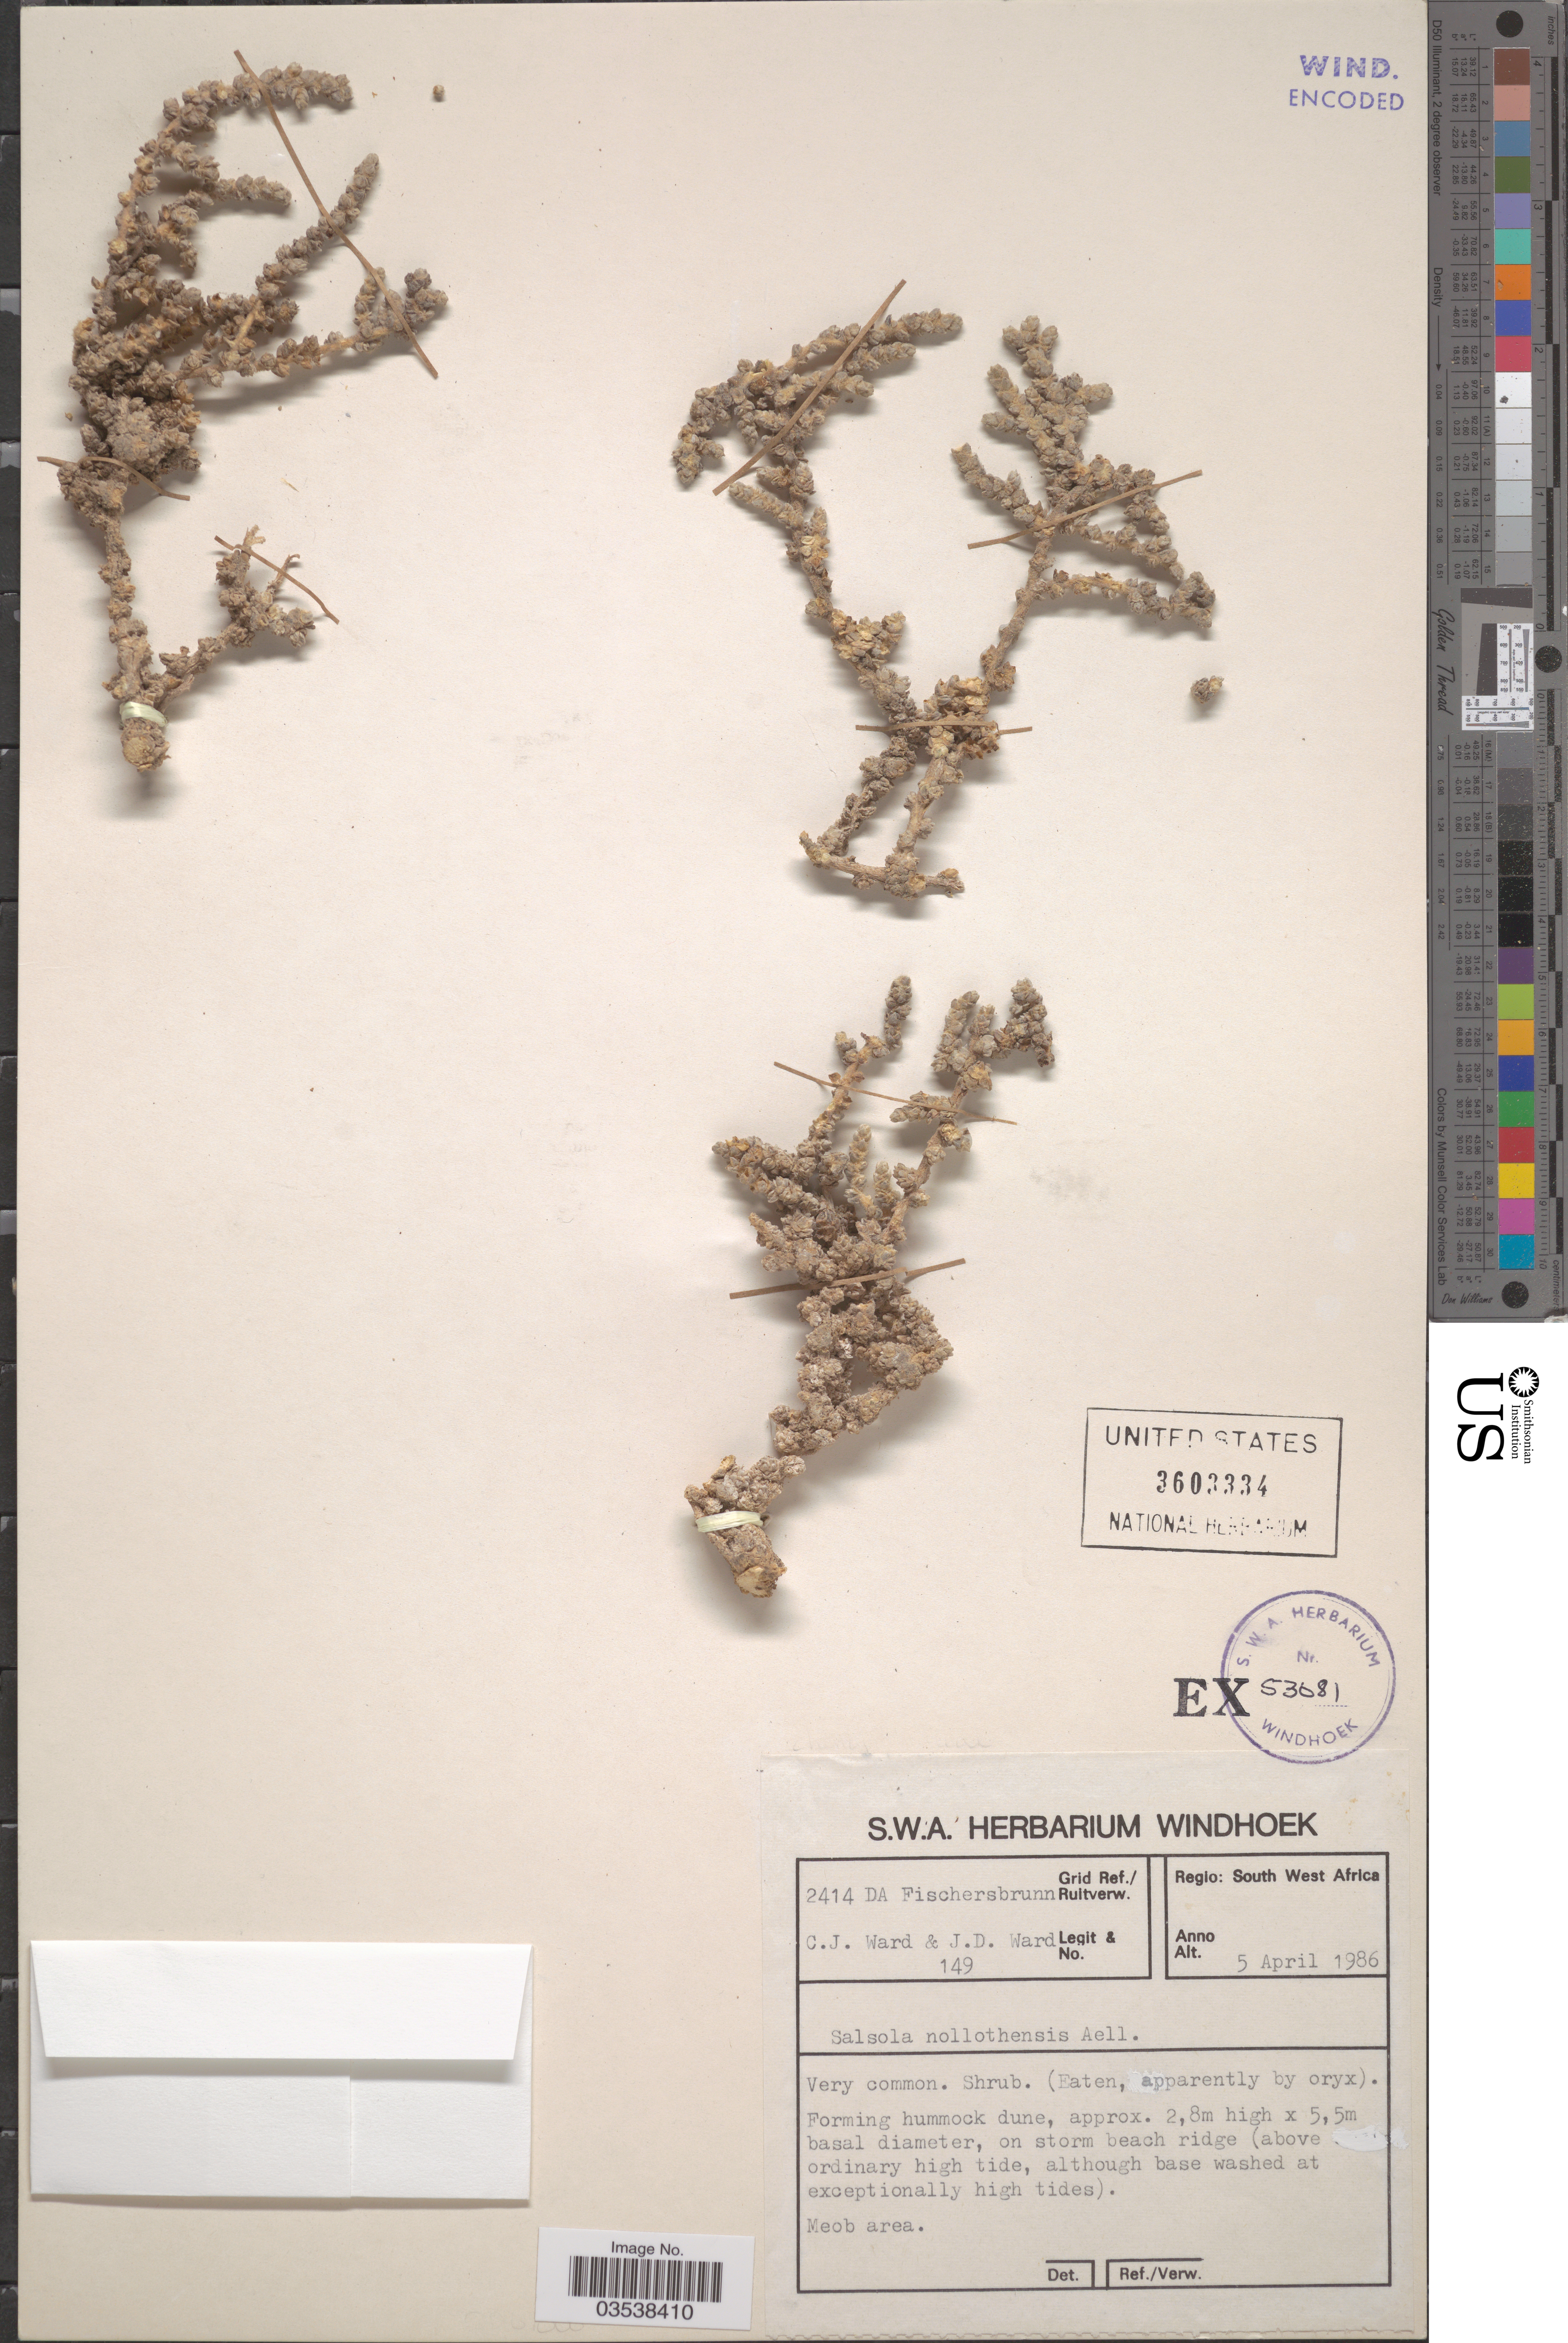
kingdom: Plantae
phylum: Tracheophyta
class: Magnoliopsida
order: Caryophyllales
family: Amaranthaceae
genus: Caroxylon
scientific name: Caroxylon nollothense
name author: (Aellen) Mucina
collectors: C. J. Ward & J. Ward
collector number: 149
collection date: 1986-04-05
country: Namibia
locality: Grid Ref./ Ruitverw. 2414 DA Fischersbrunn. Regio: South West Africa. Meob area. [unsure placement]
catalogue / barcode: US 3603334